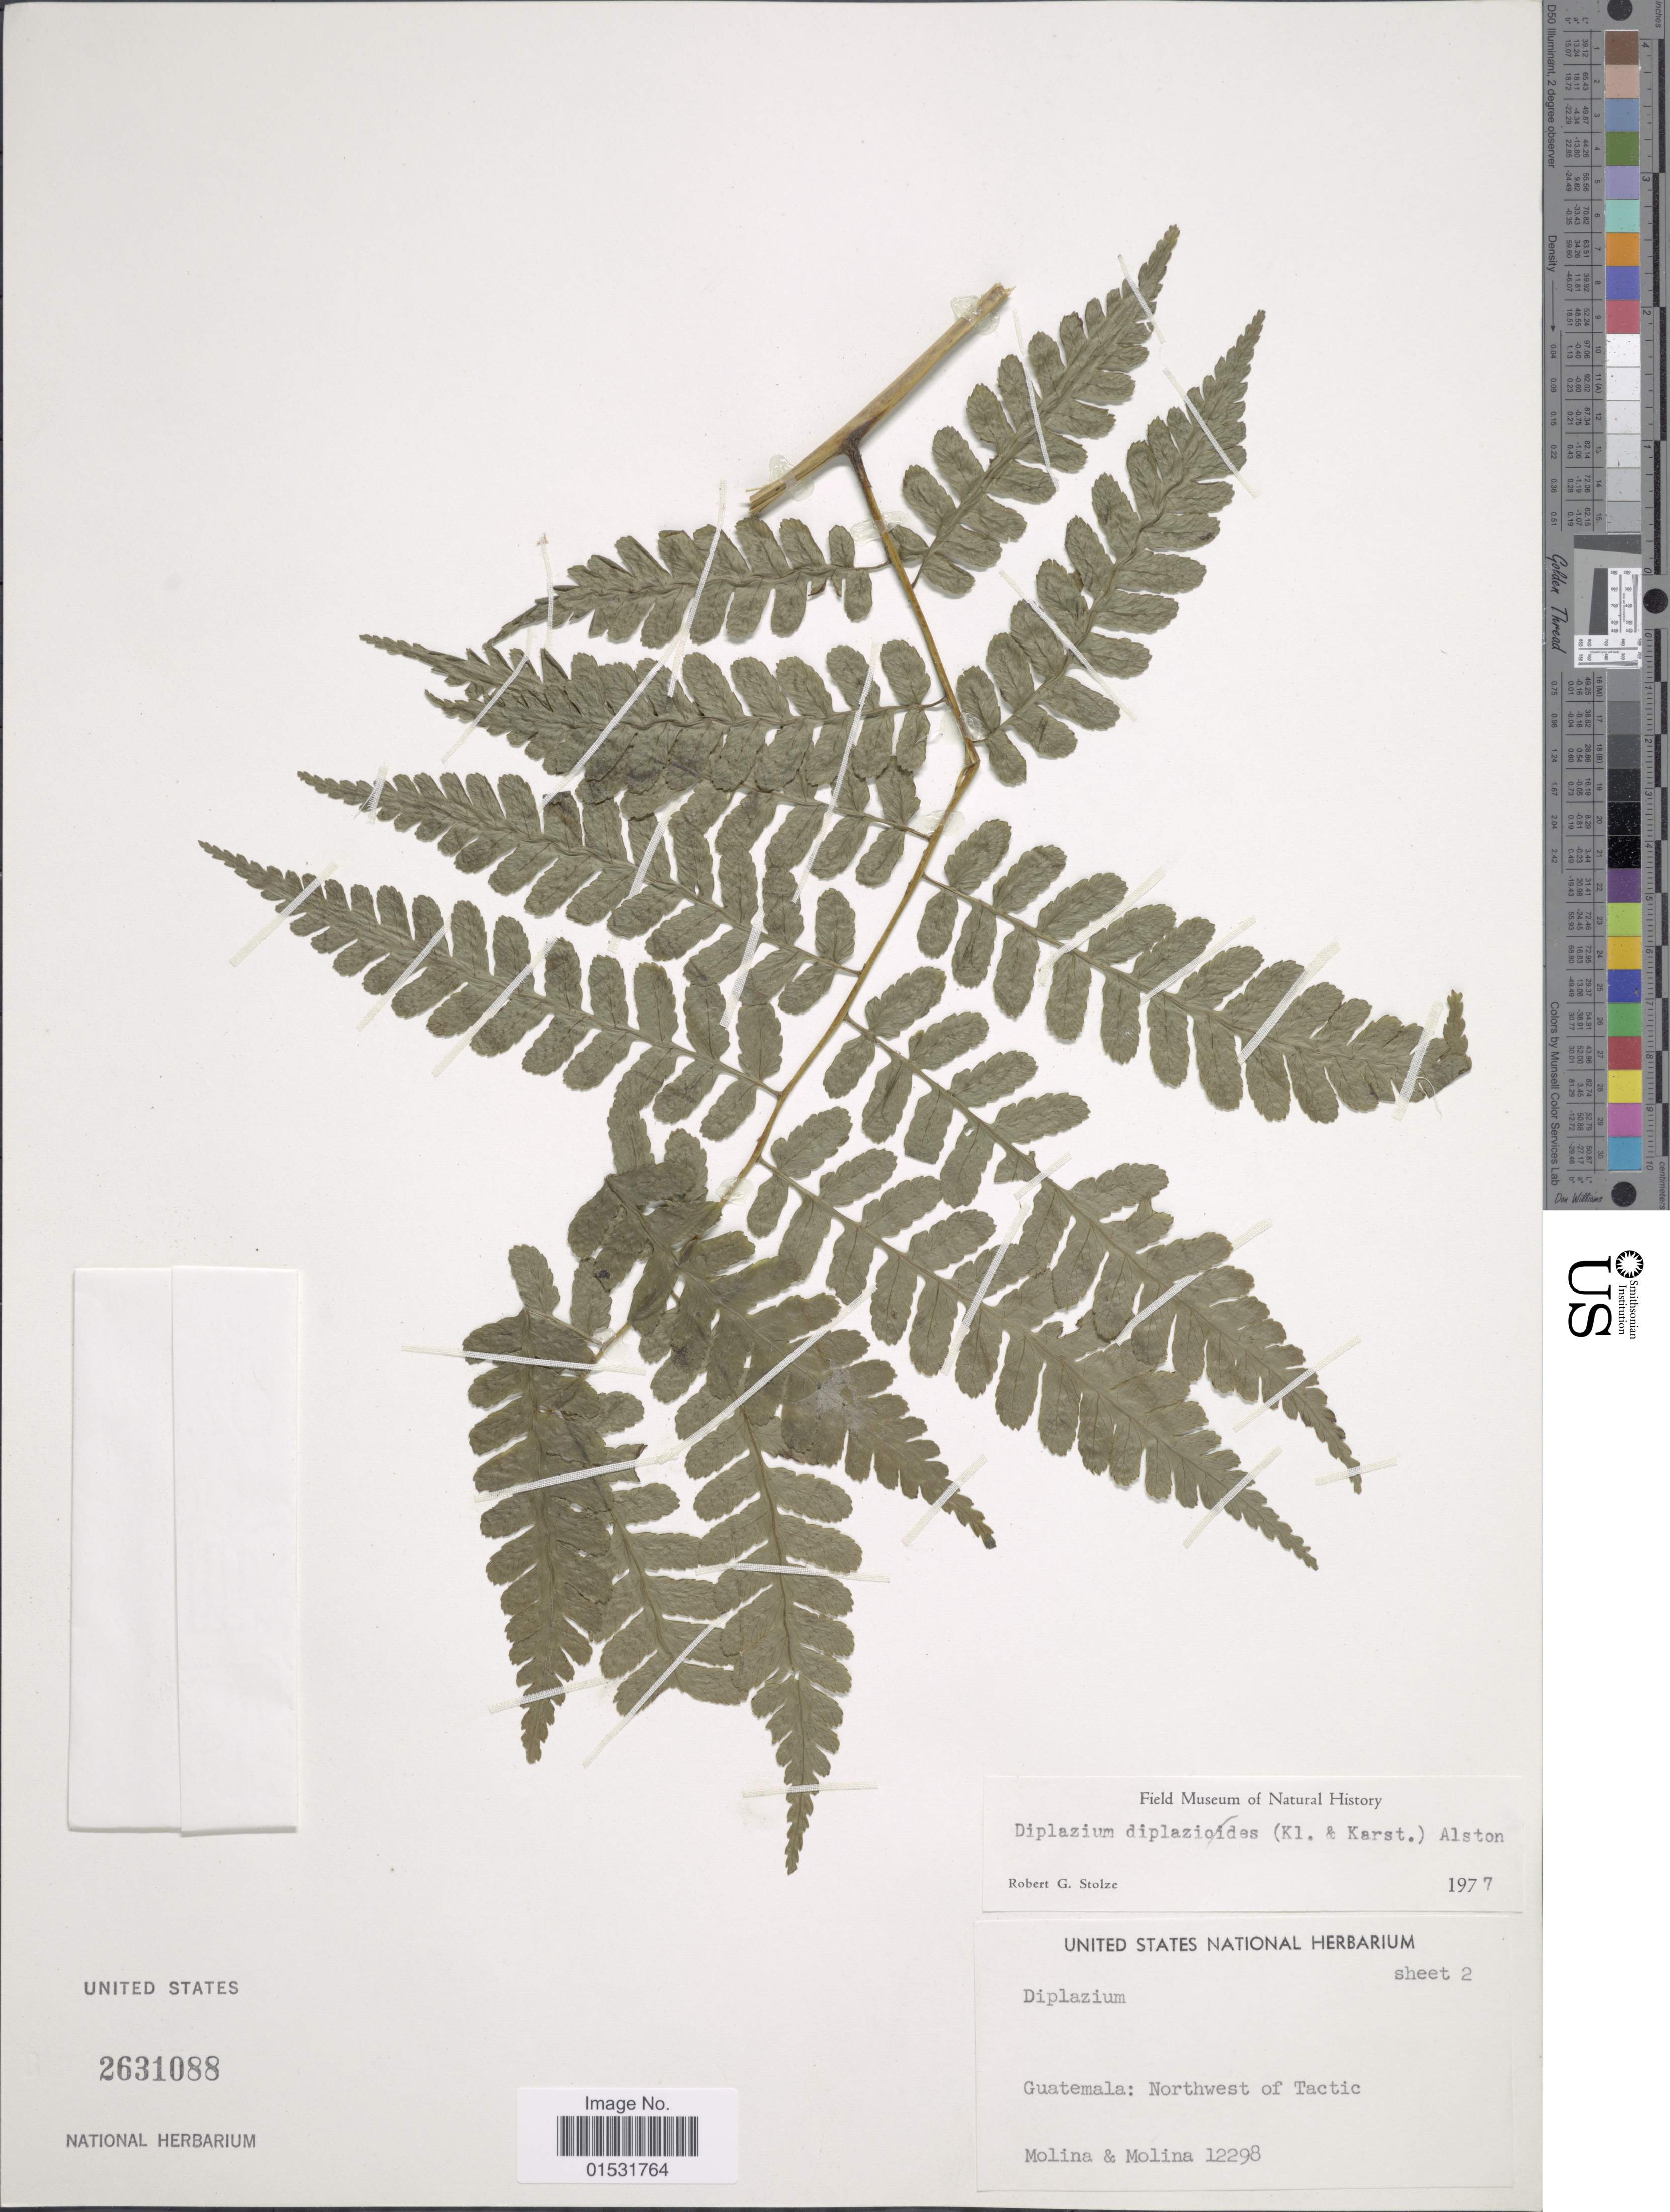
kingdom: Plantae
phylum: Tracheophyta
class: Polypodiopsida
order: Polypodiales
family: Athyriaceae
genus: Diplazium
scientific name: Diplazium hians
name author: Kunze ex Klotzsch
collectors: -- Molina & -- Molina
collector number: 12298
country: Guatemala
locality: Northwest of Tactic.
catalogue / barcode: US 2631088